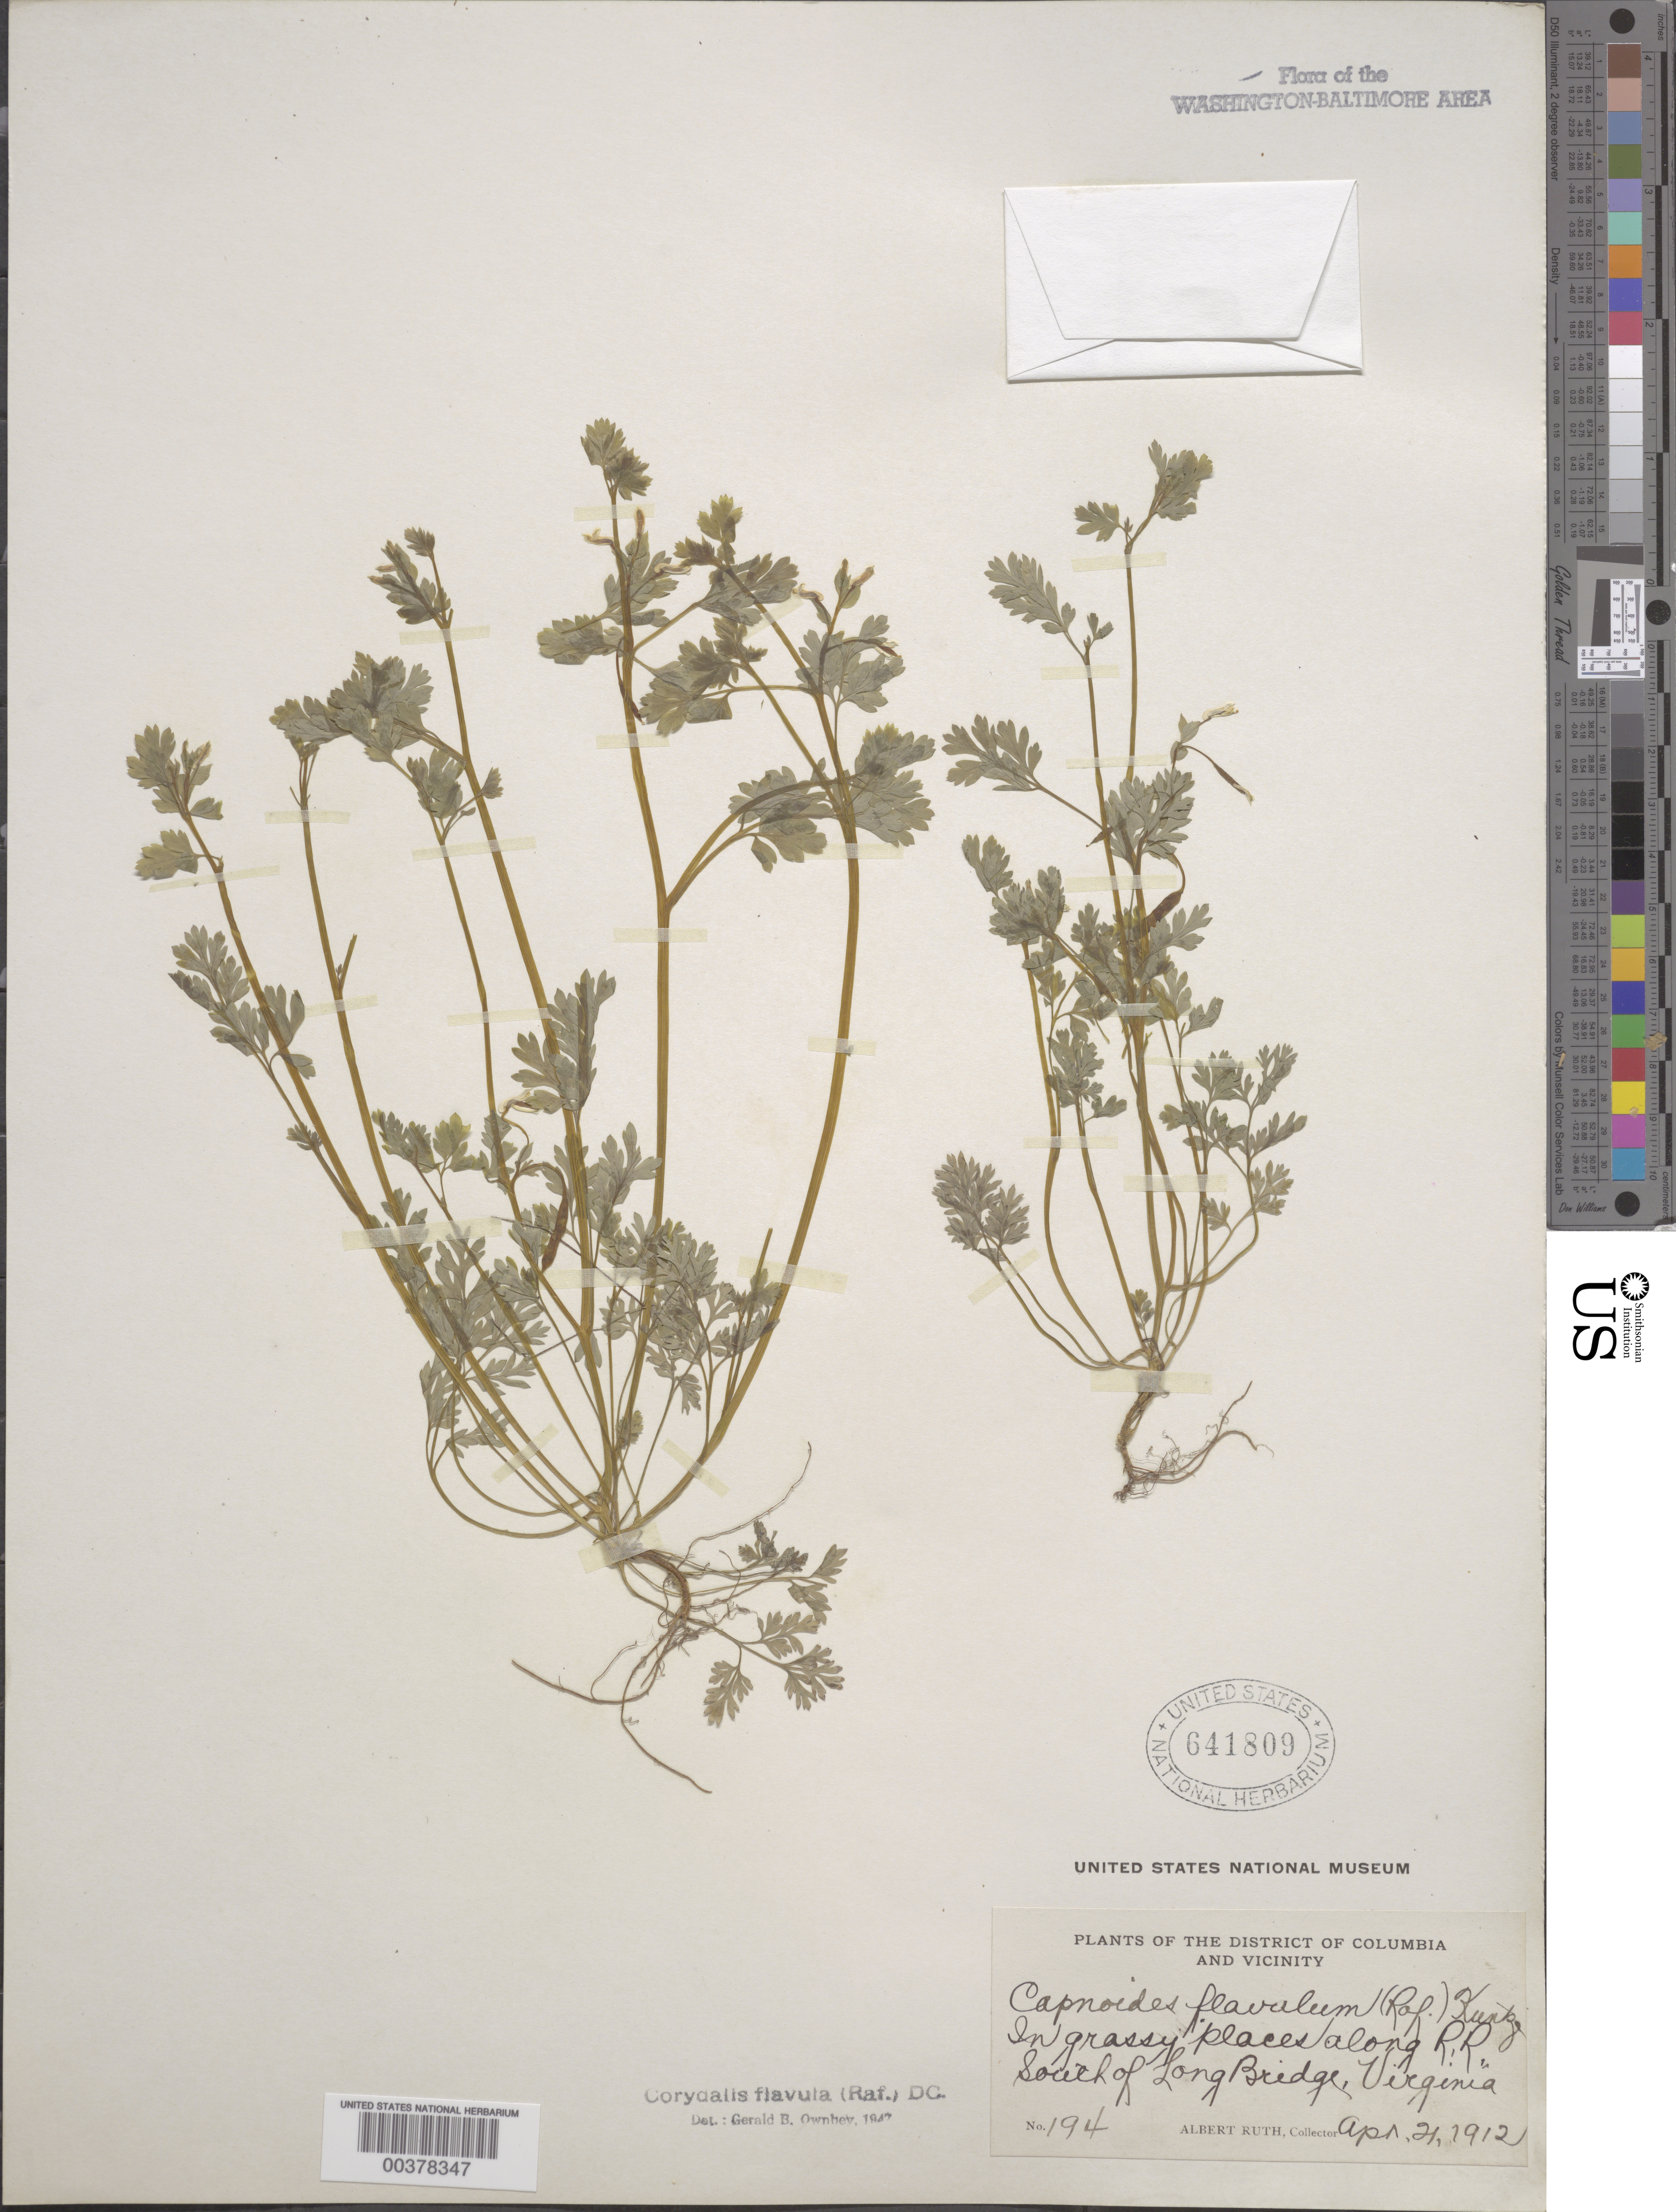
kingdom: Plantae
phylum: Tracheophyta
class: Magnoliopsida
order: Ranunculales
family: Papaveraceae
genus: Corydalis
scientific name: Corydalis flavula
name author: (Raf.) DC.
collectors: A. Ruth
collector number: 194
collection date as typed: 21 Apr 1912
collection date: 1912-04-21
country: United States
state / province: Virginia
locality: South of Long Bridge, railroad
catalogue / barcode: US 641809